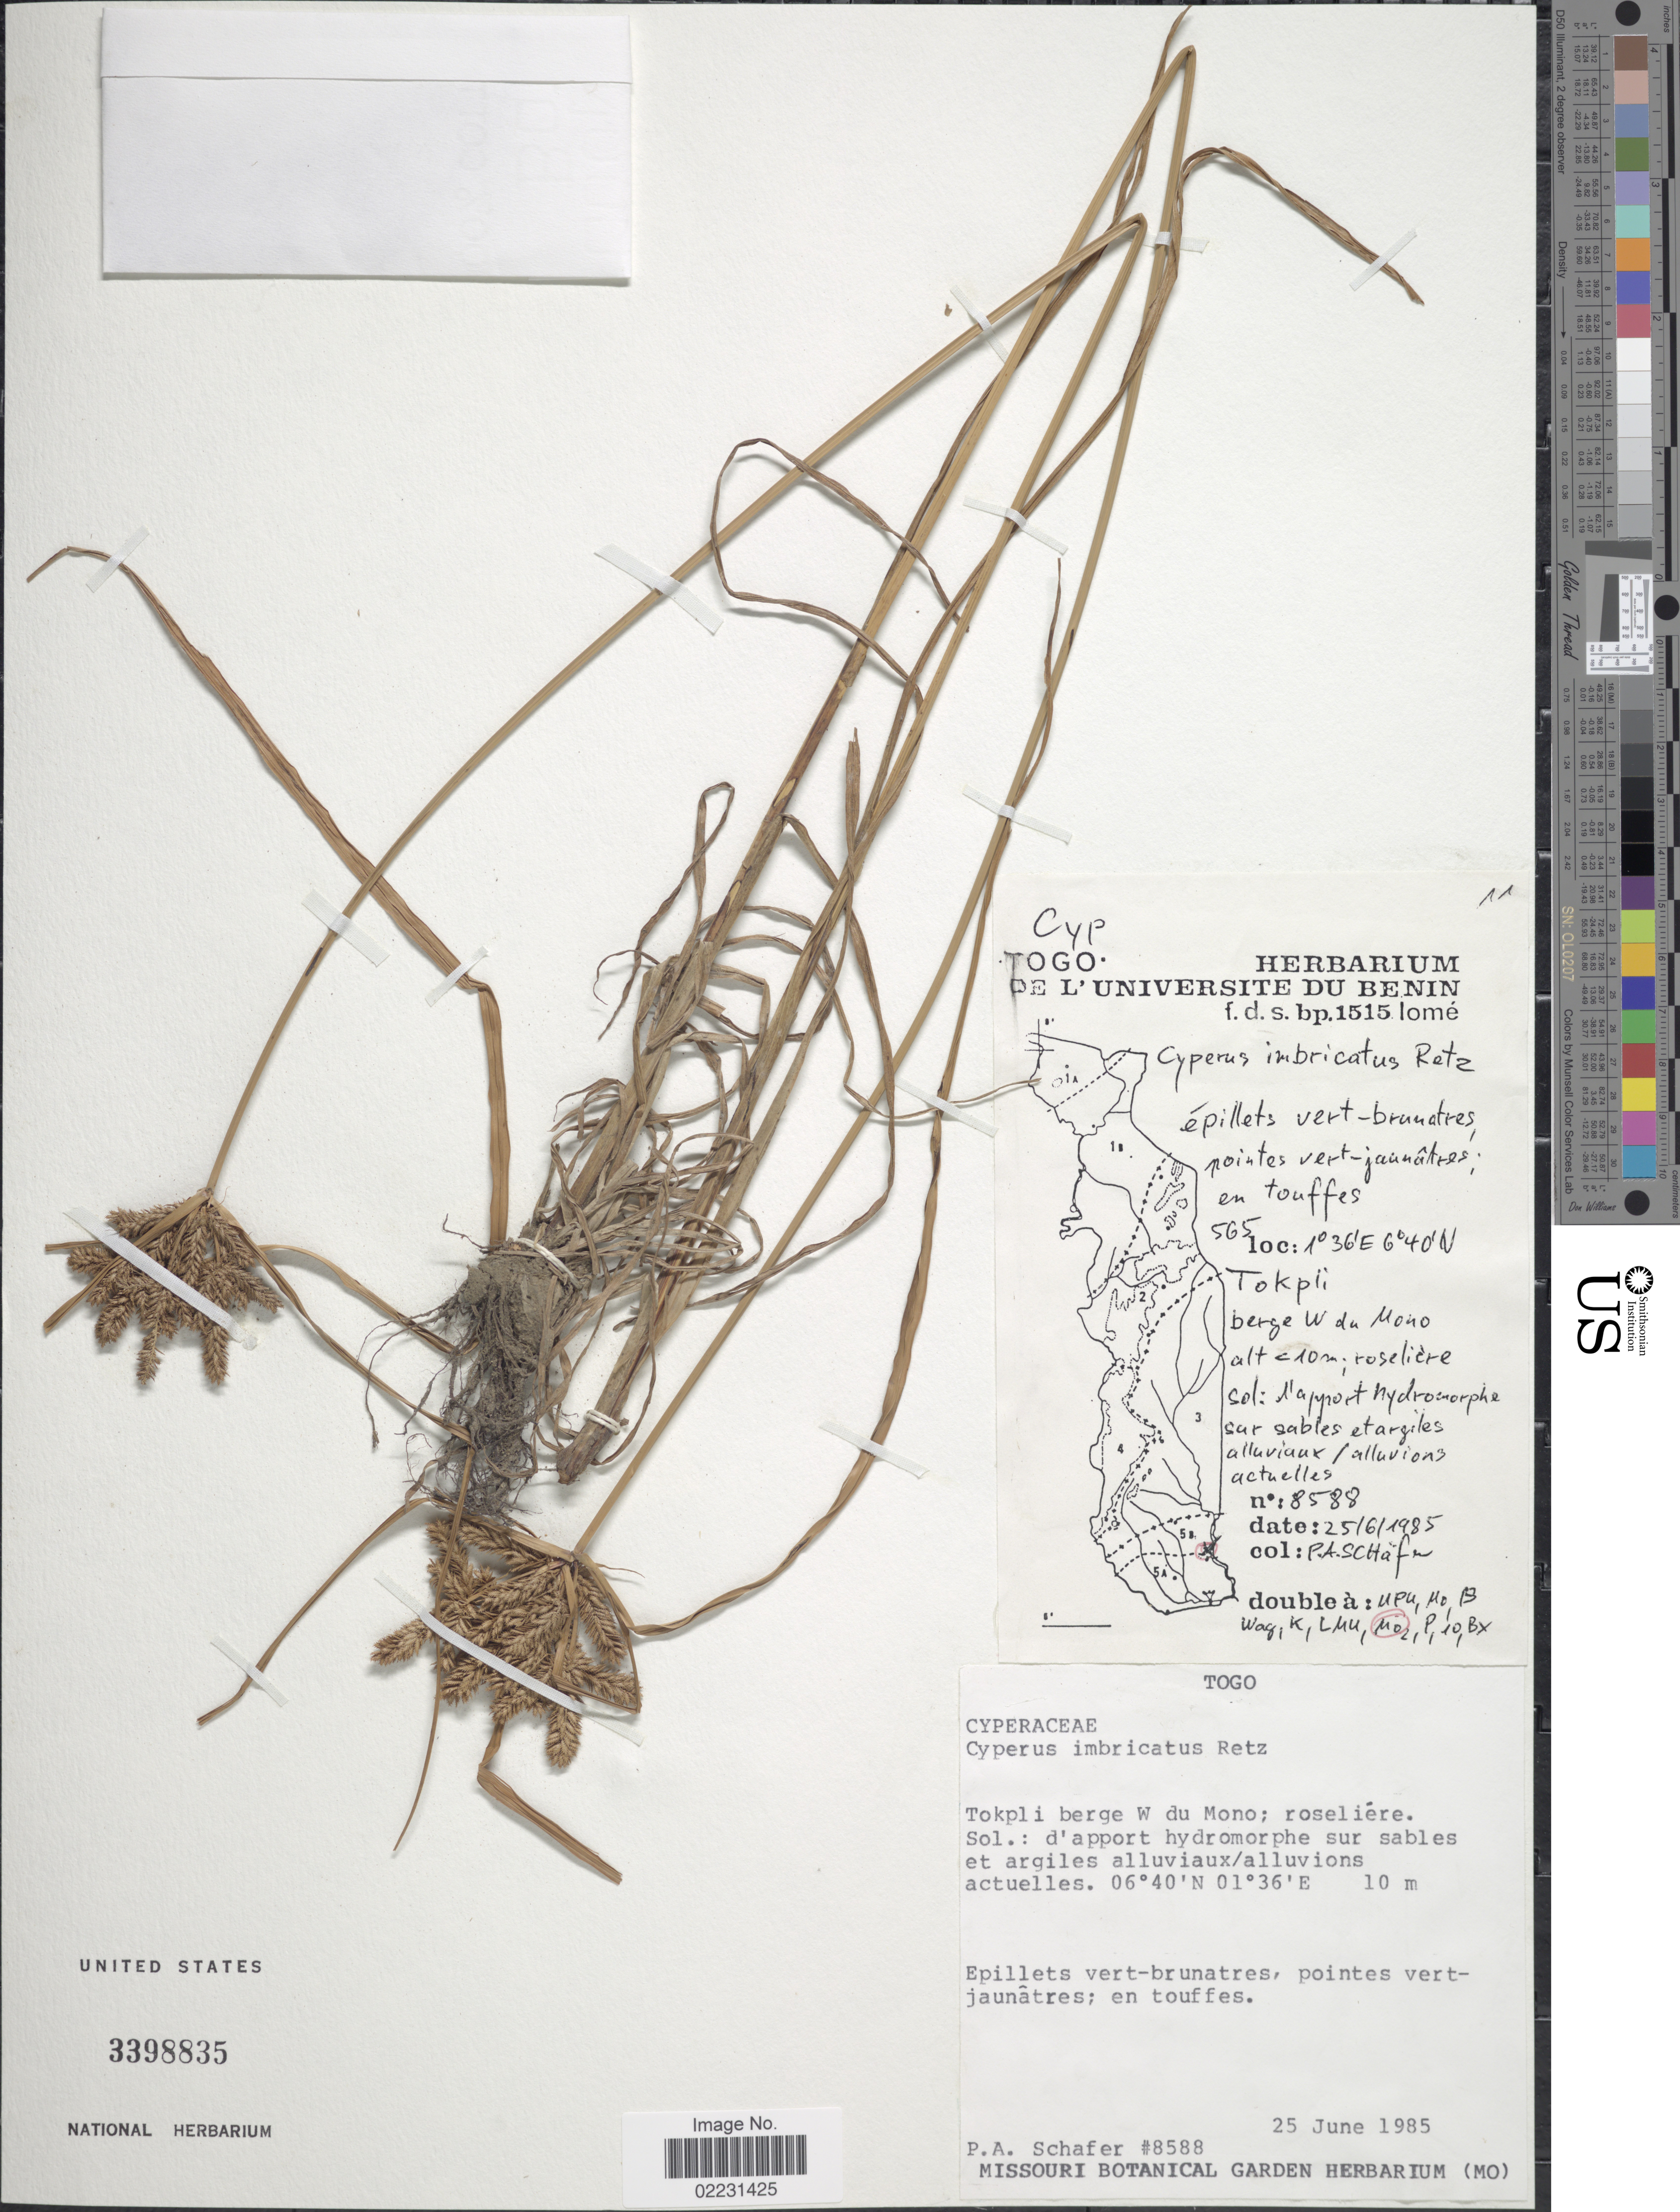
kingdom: Plantae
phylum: Tracheophyta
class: Liliopsida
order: Poales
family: Cyperaceae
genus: Cyperus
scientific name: Cyperus imbricatus Retz.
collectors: P. Schafer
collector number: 8588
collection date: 1985-06-25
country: Togo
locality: Togo, Tokpli berge W du Mono; roseliere Sol.: d'apport hydromorphe sur sables et Argiles alluviaux/alluvions actuelles.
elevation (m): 10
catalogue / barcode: US 3398835